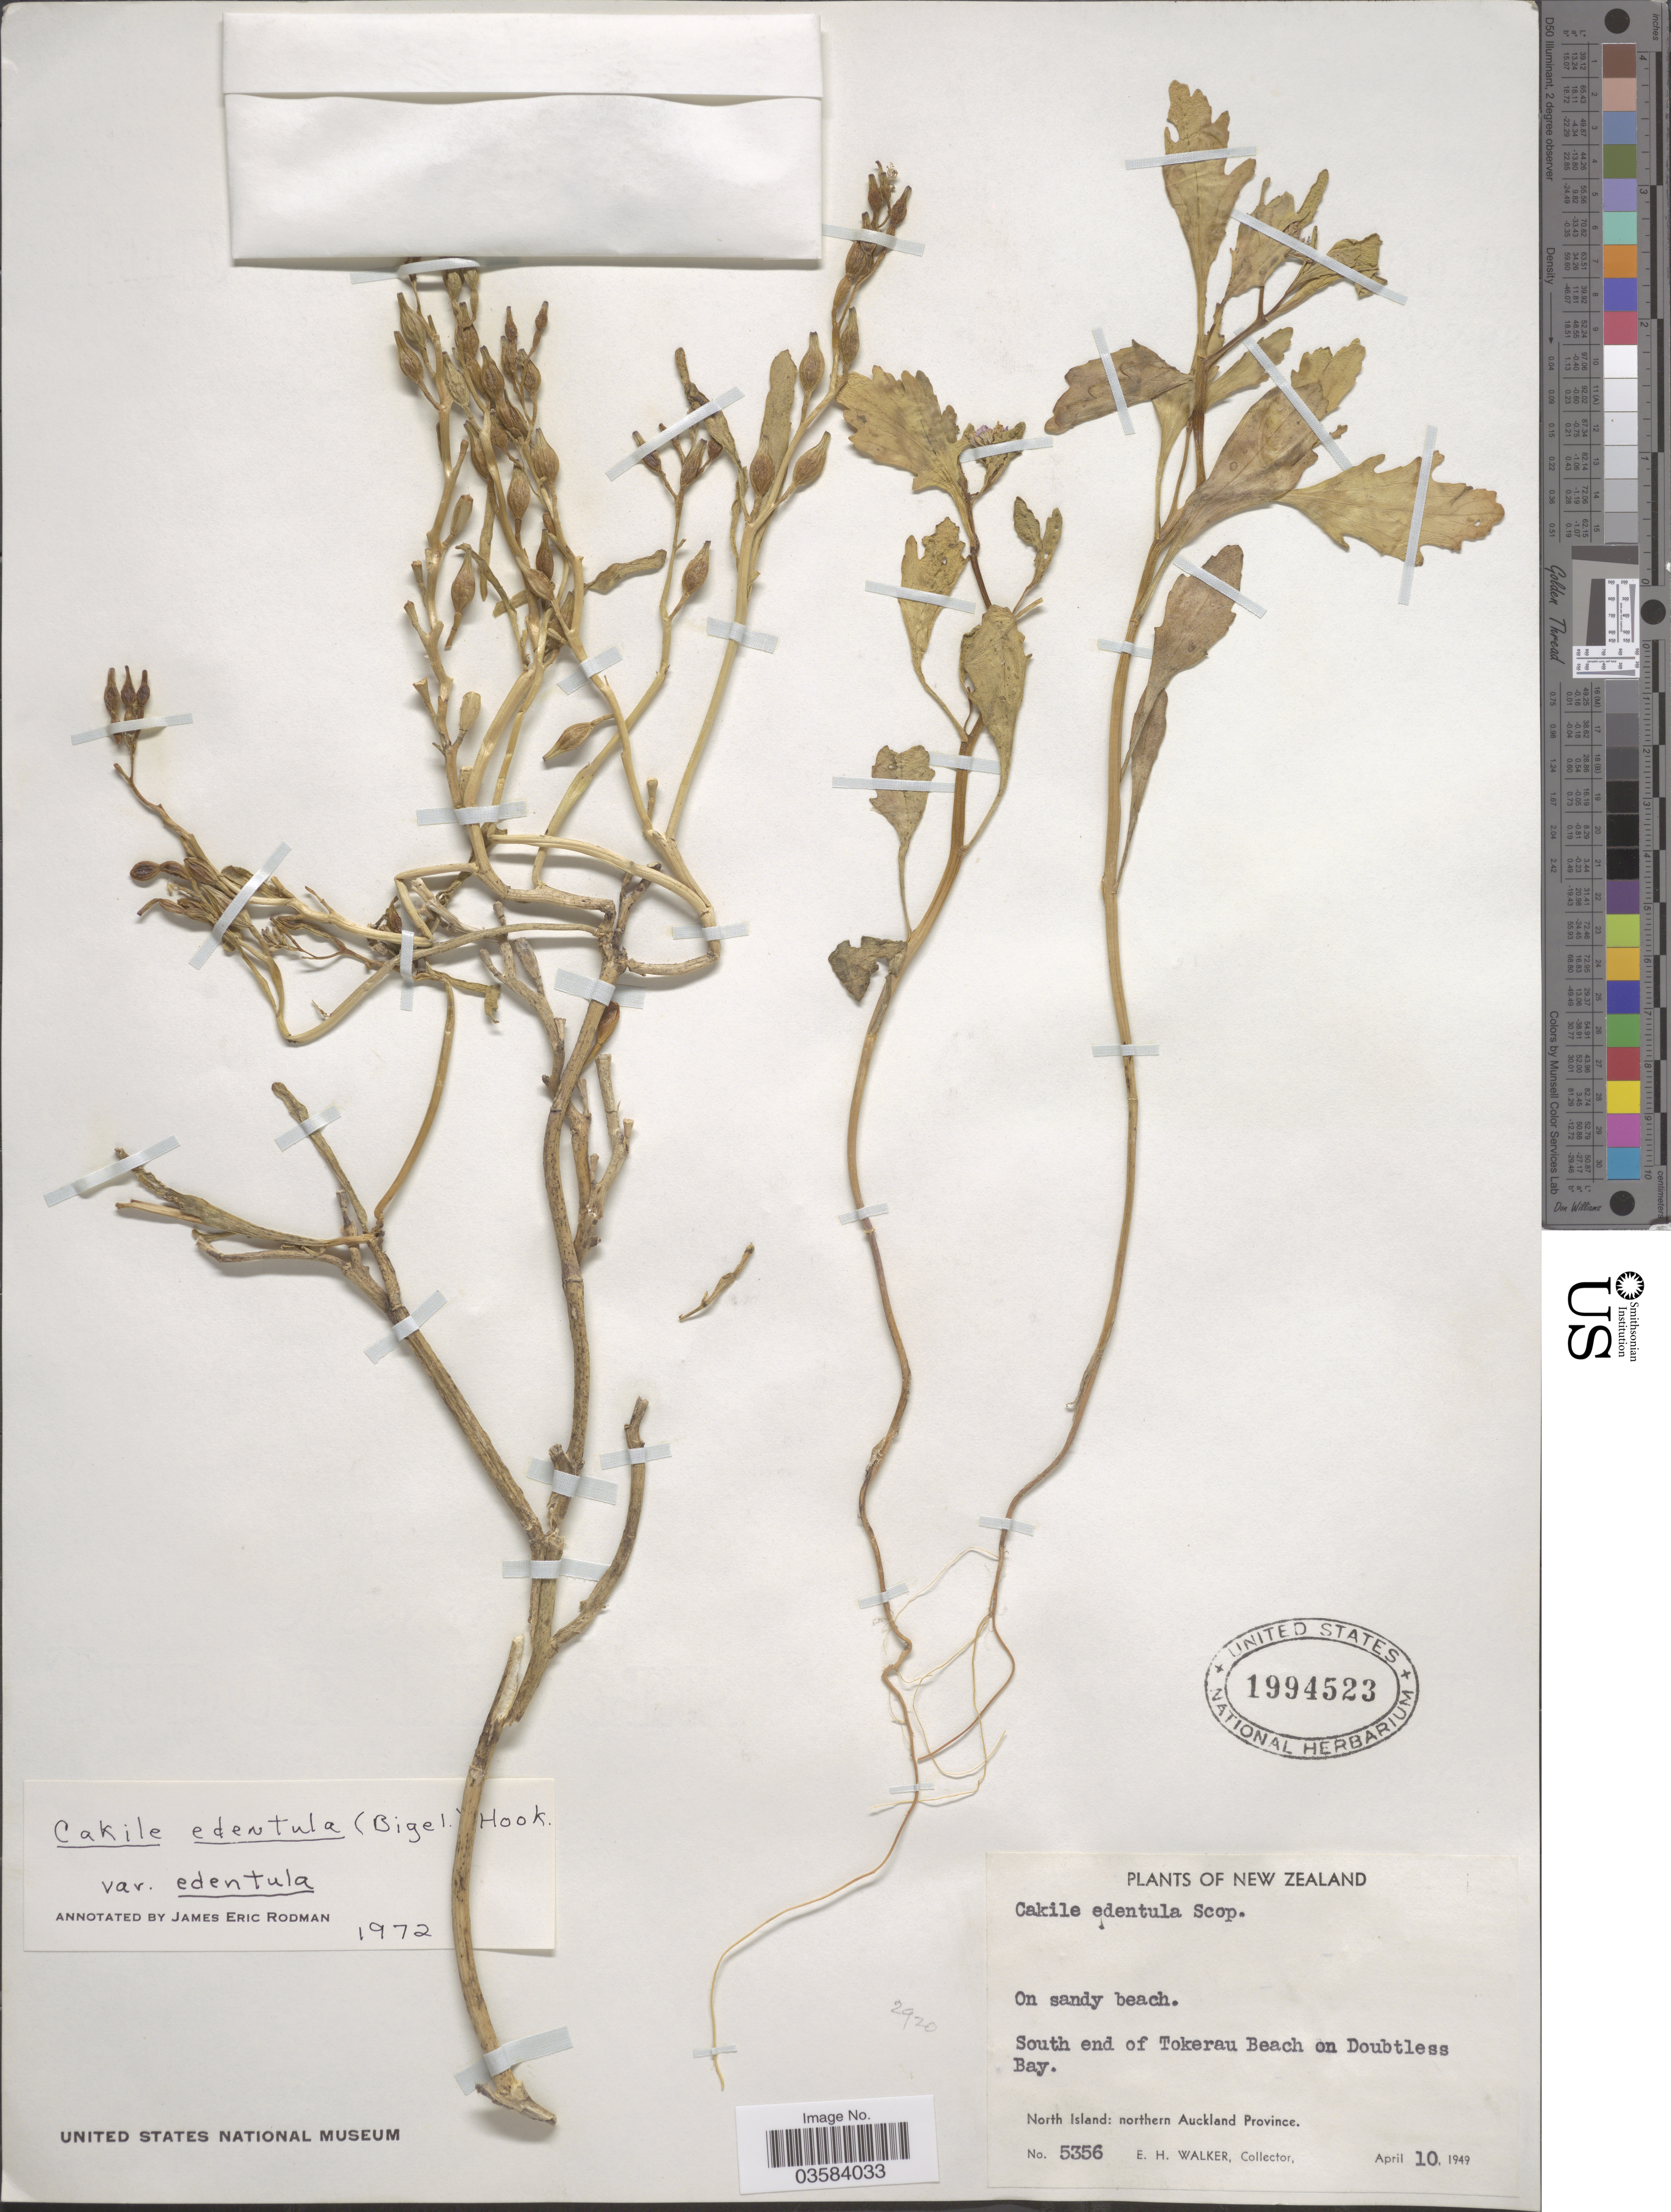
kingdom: Plantae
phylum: Tracheophyta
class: Magnoliopsida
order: Brassicales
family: Brassicaceae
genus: Cakile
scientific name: Cakile edentula var. edentula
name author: (Bigelow) Hook.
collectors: E. H. Walker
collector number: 5356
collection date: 1949-04-10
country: New Zealand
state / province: Auckland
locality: South end of Tokerau Beach on Doubtless Bay. North Island: northern Auckland Province.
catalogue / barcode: US 1994523